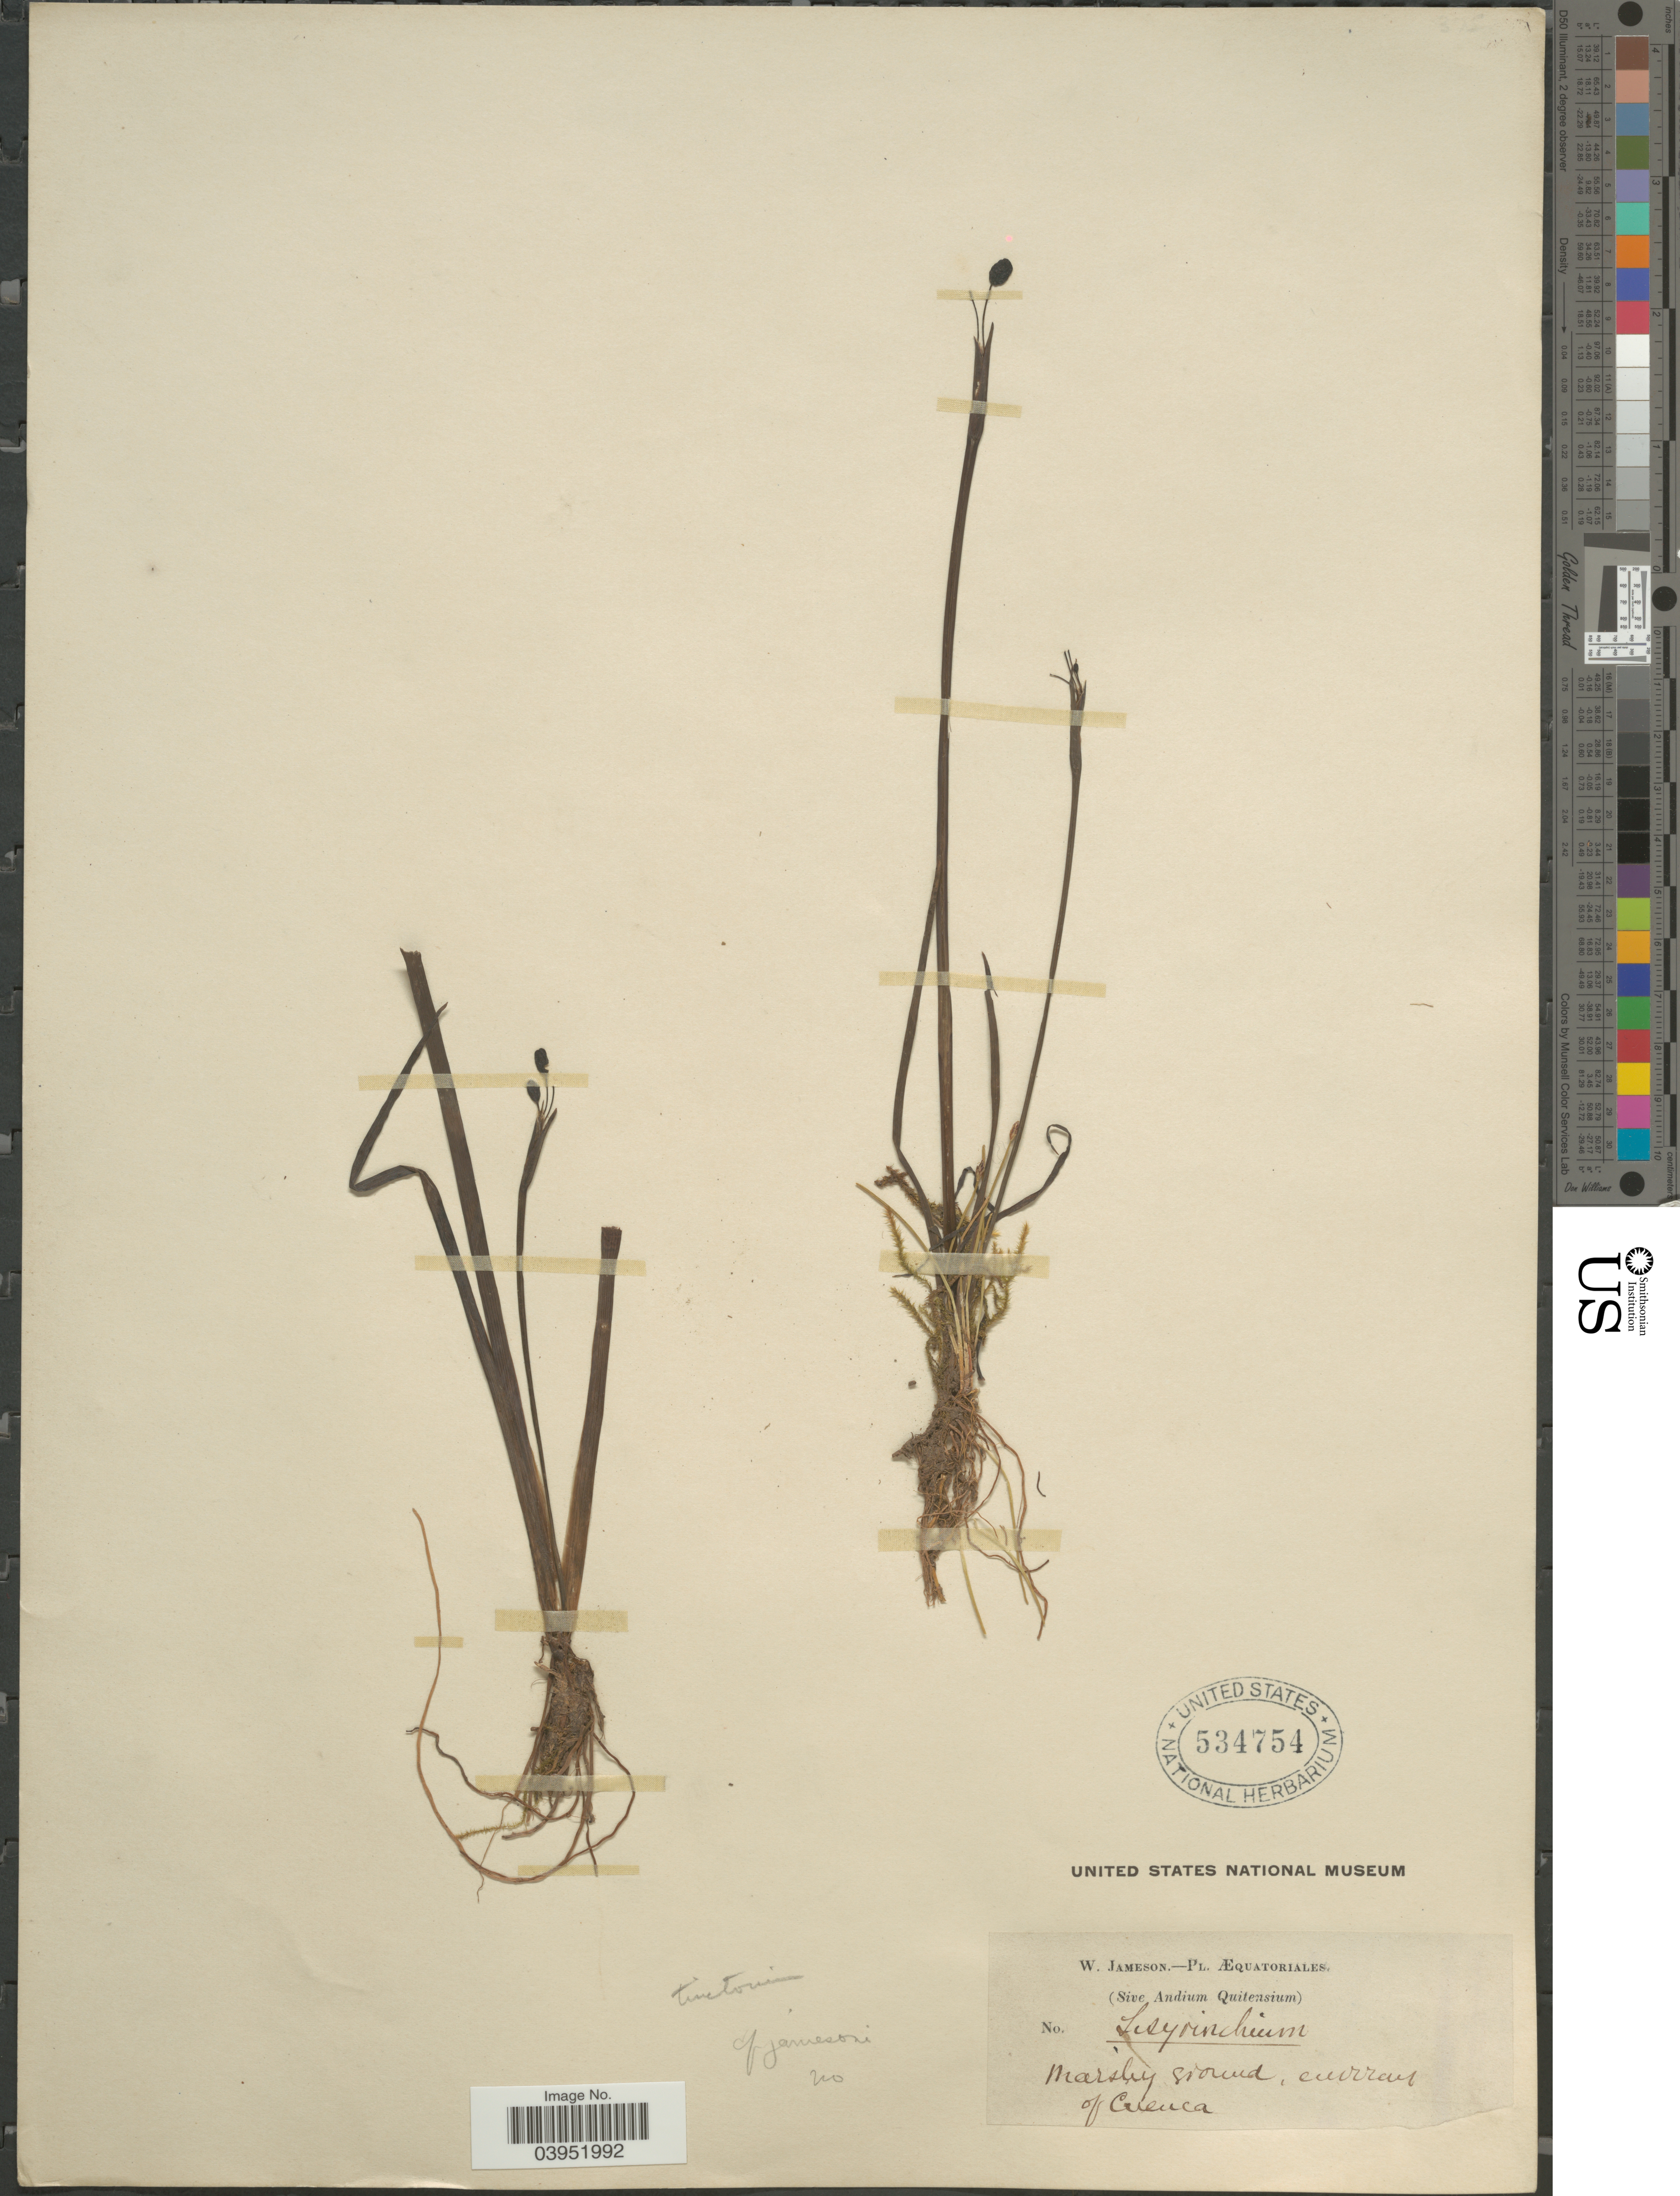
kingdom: Plantae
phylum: Tracheophyta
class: Liliopsida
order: Asparagales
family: Iridaceae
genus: Sisyrinchium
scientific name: Sisyrinchium bogotense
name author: Kunth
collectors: W. Jameson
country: Ecuador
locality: Environs of Cuenca.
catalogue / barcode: US 534754